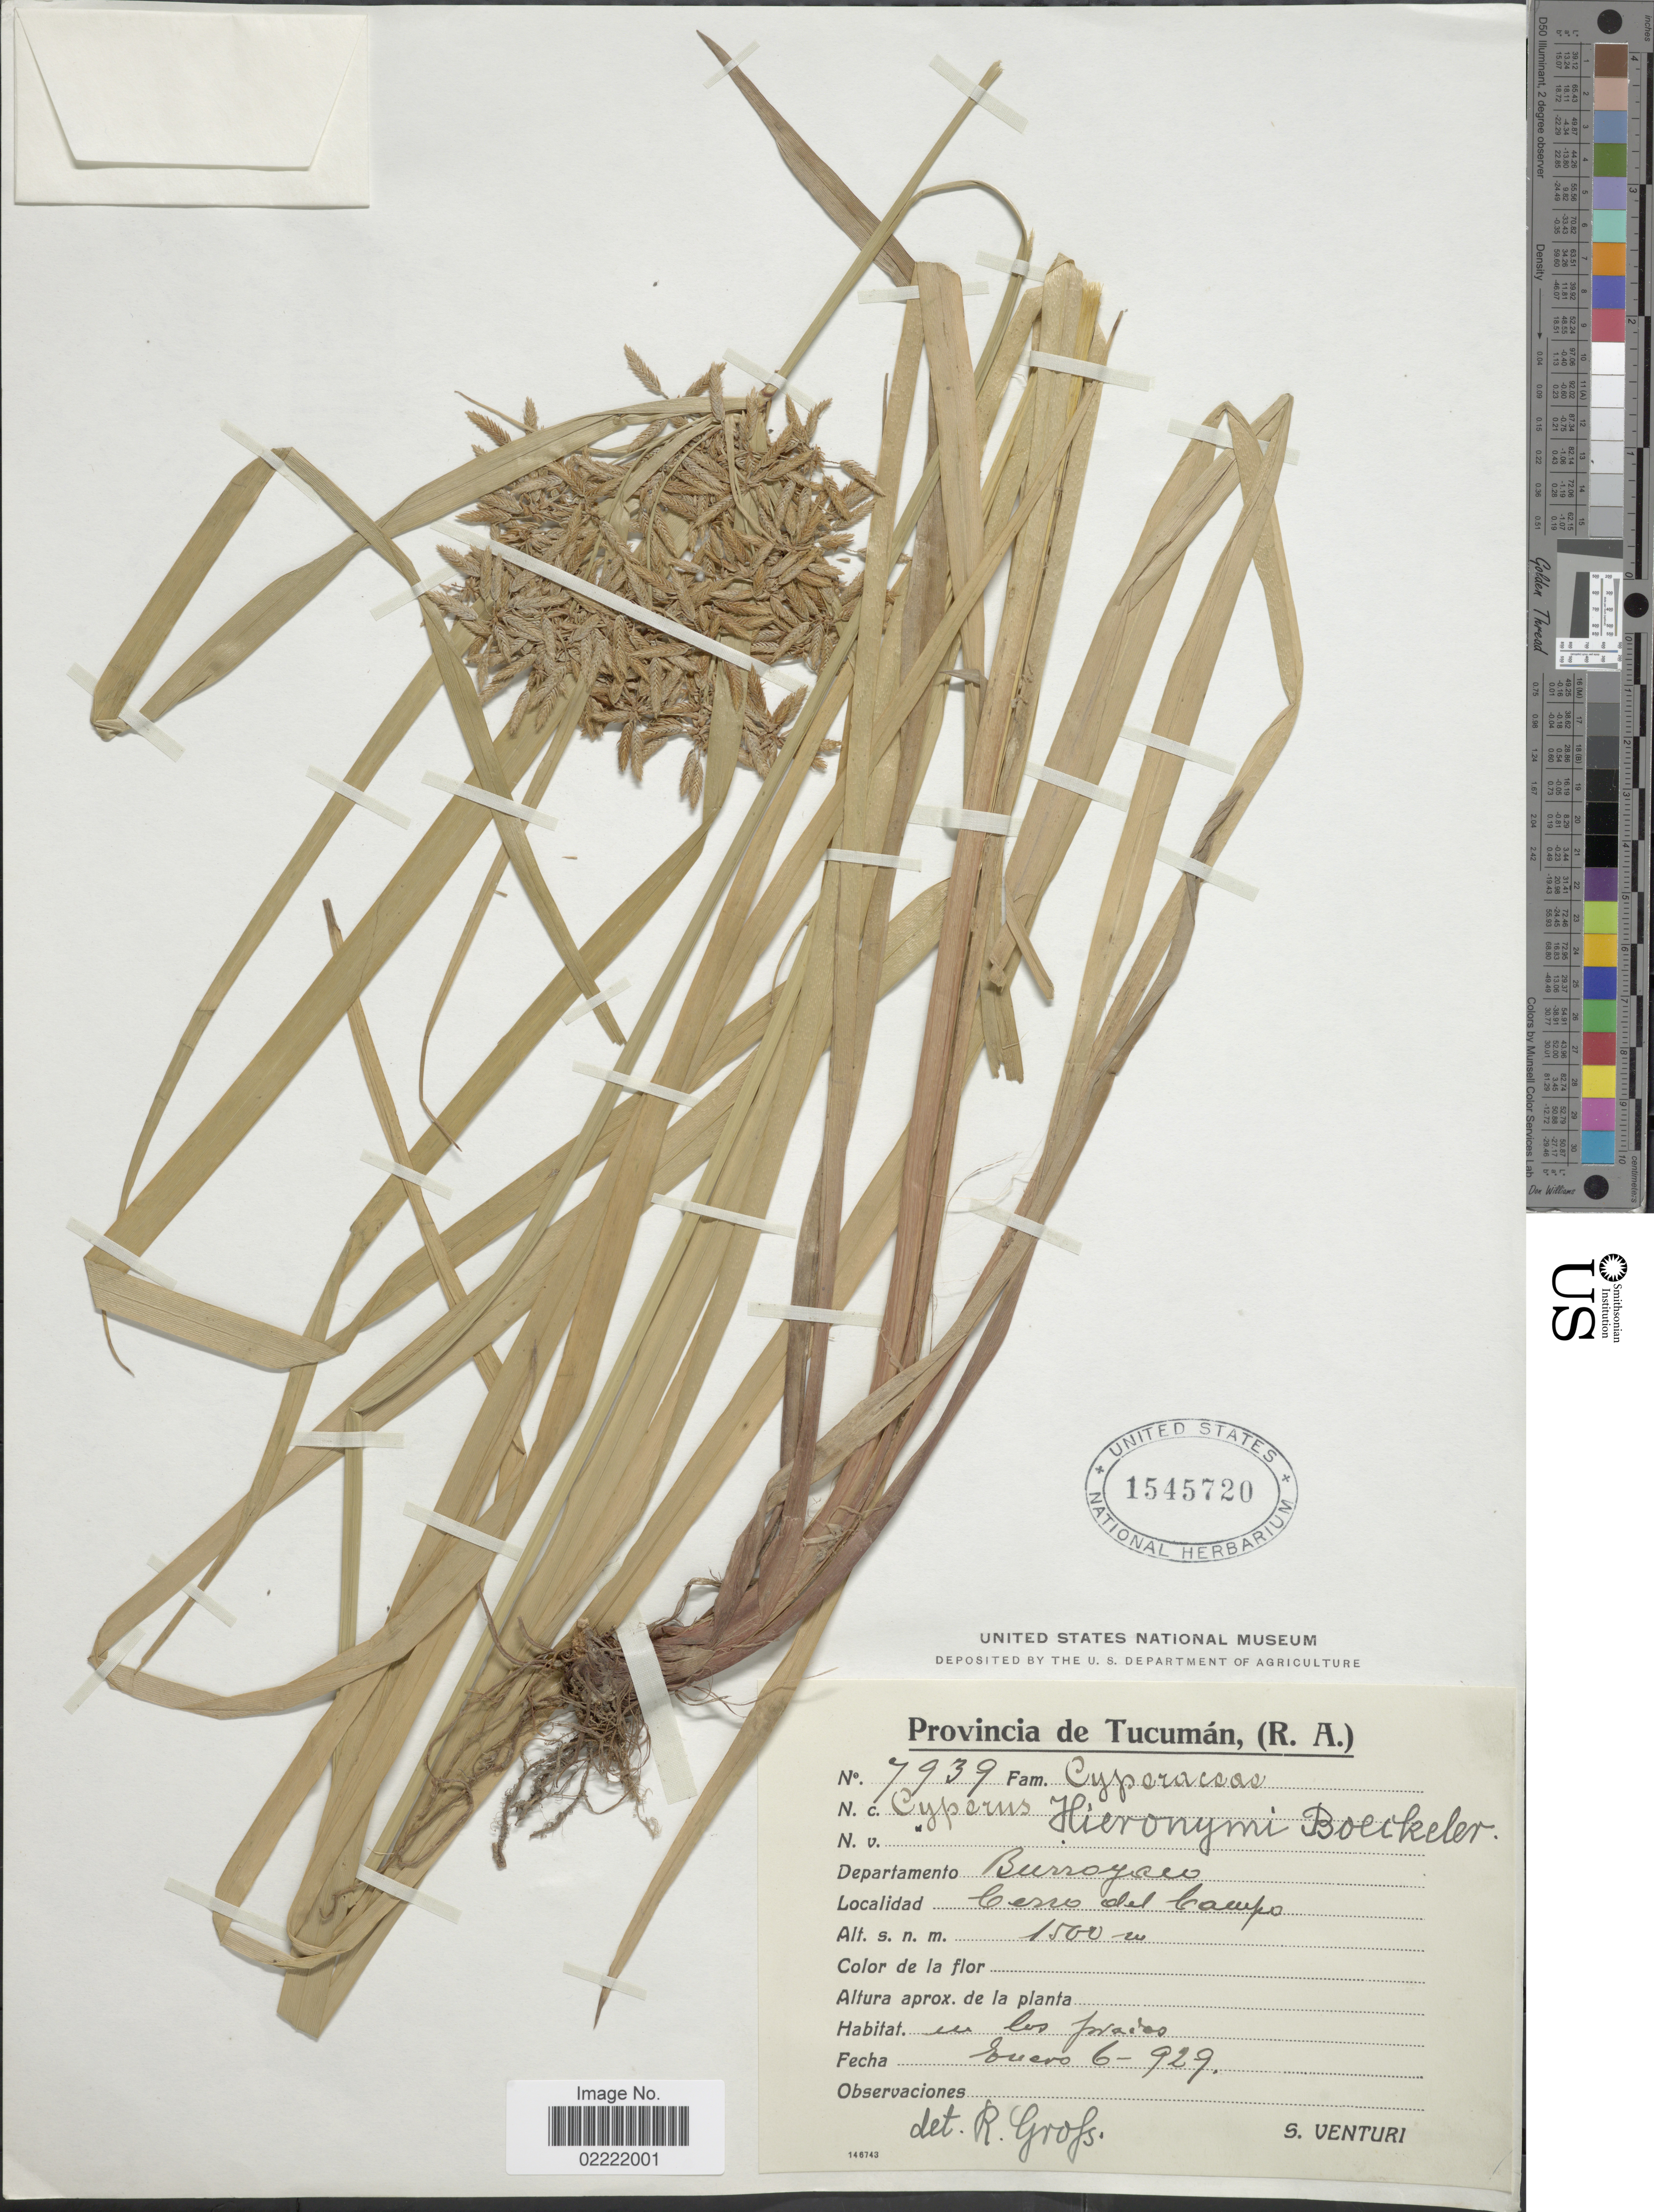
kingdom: Plantae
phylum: Tracheophyta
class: Liliopsida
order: Poales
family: Cyperaceae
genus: Cyperus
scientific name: Cyperus hieronymi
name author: Boeckeler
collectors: S. Venturi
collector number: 7939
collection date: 1929-01-06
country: Argentina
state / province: Tucuman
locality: (R.A.) Departamento Burroyoseco, Cerro del Campo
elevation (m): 1500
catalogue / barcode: US 1545720